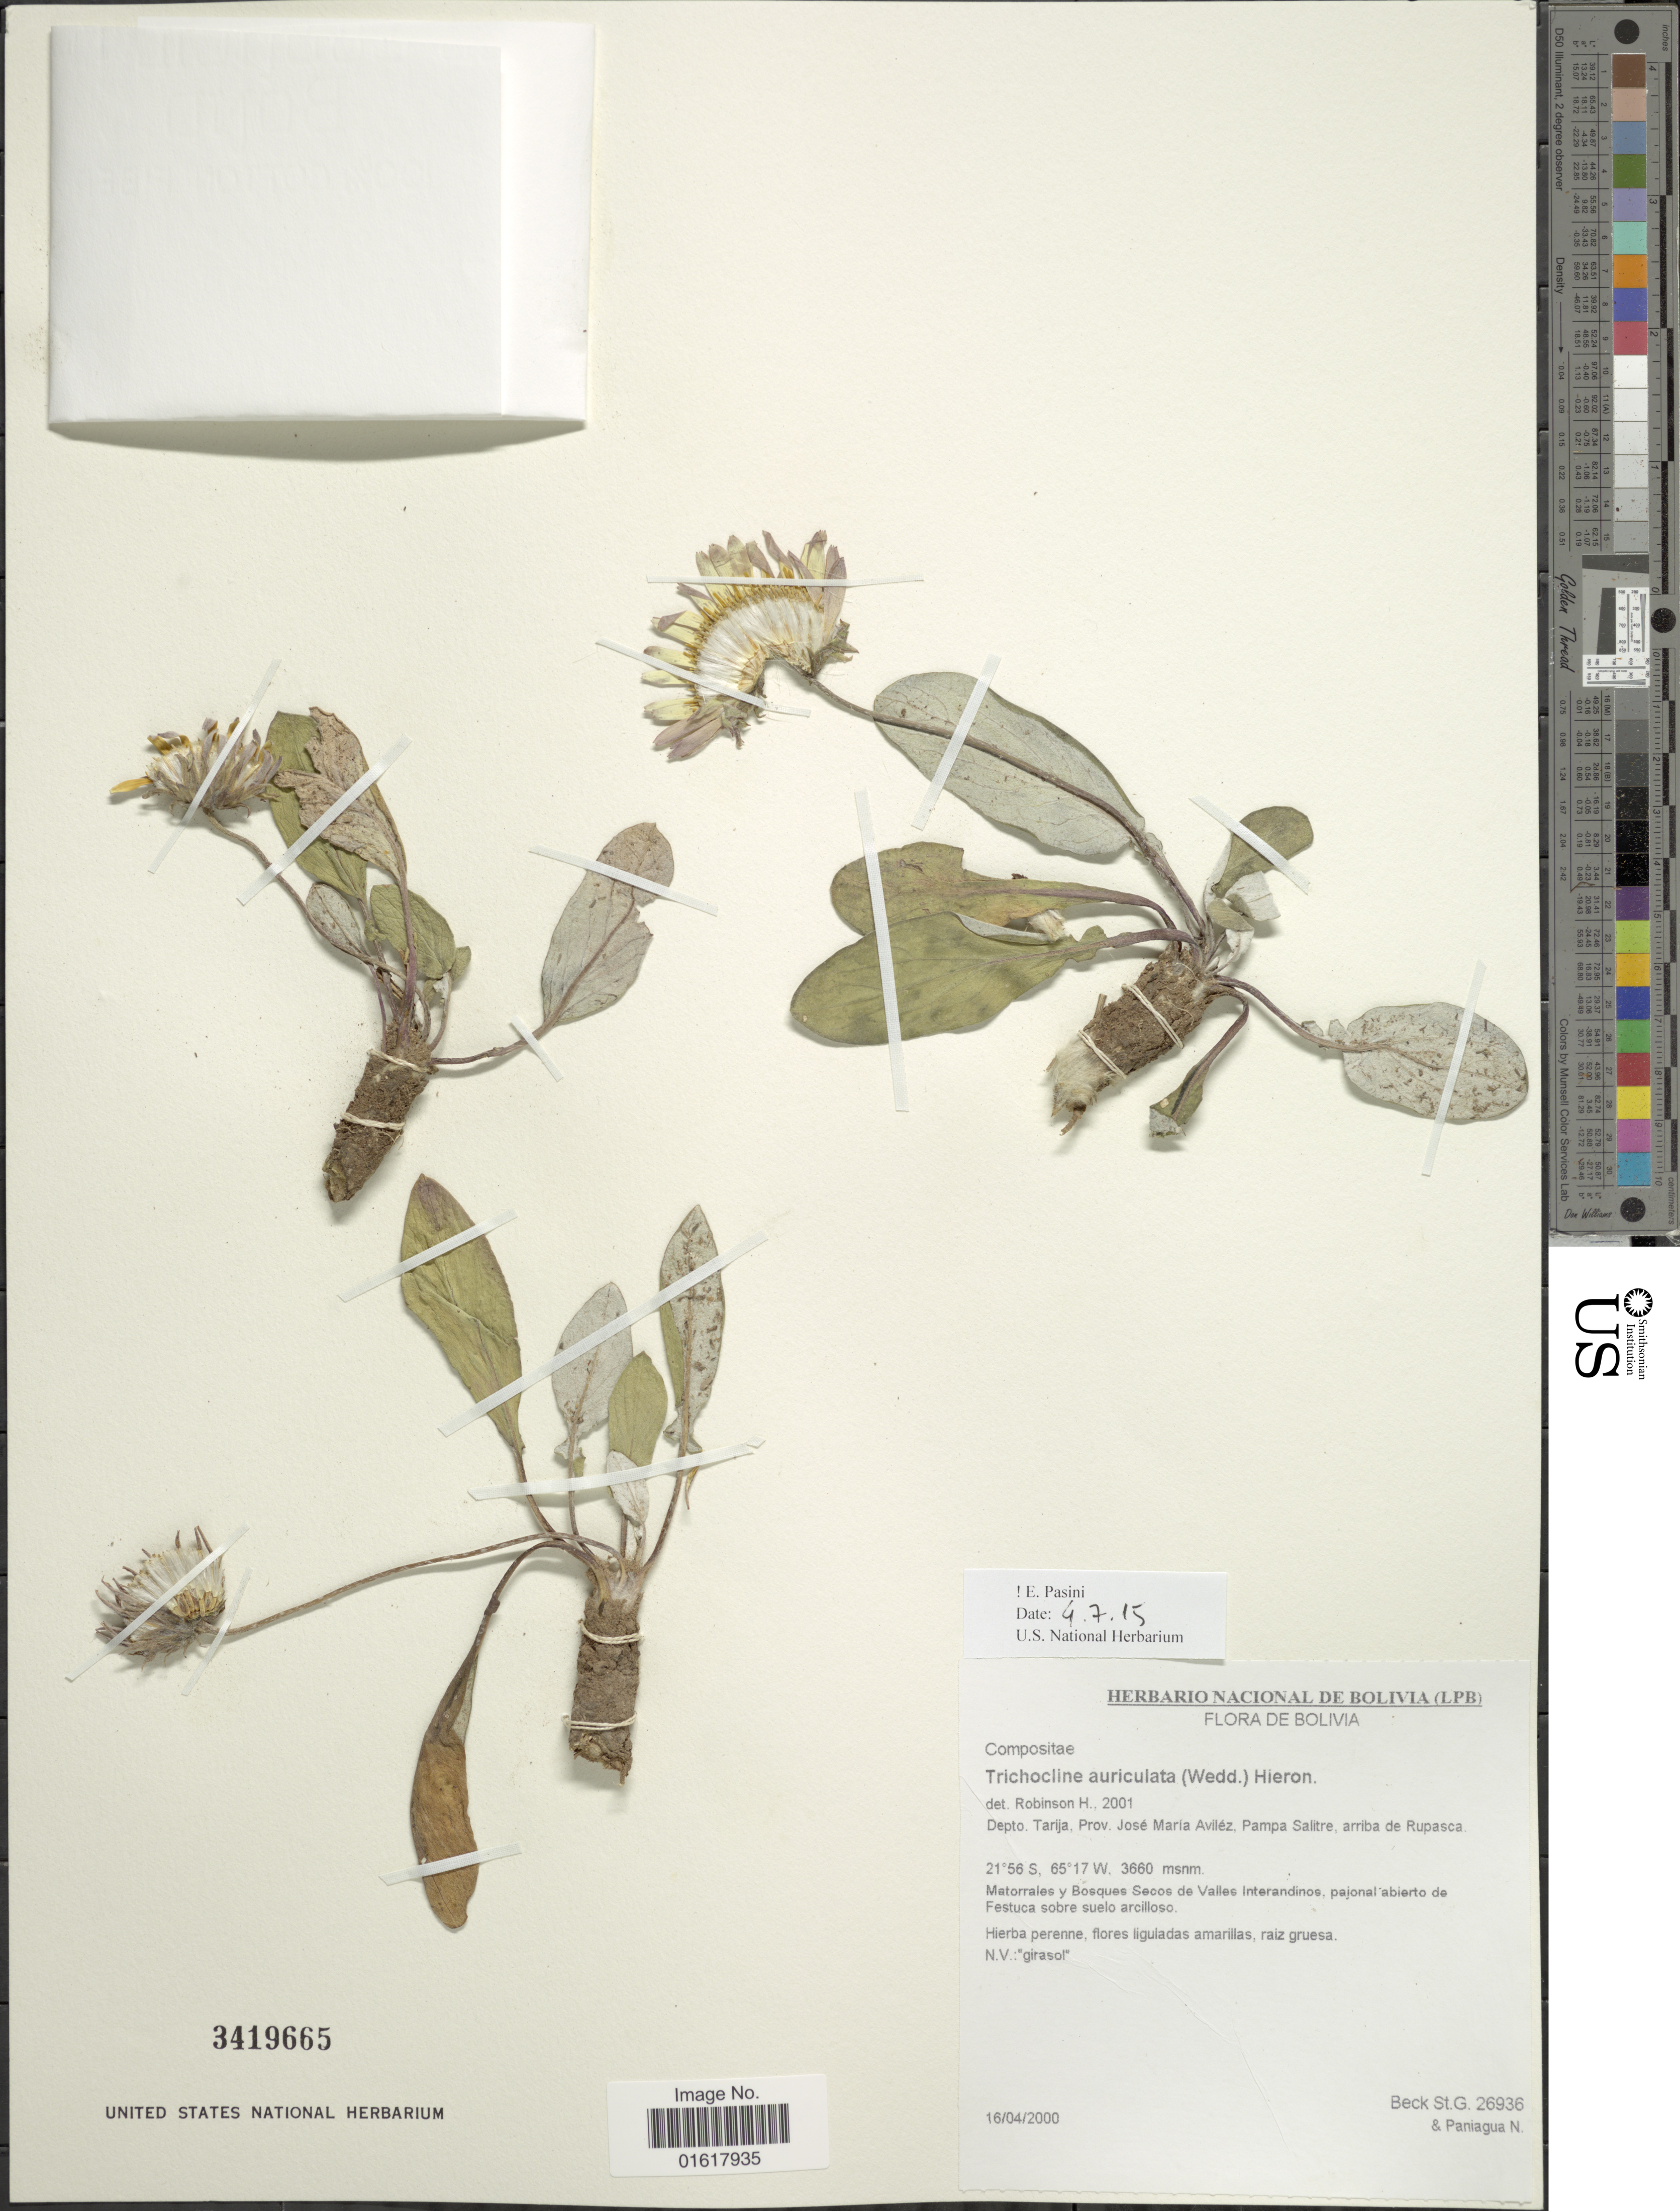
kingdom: Plantae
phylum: Tracheophyta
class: Magnoliopsida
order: Asterales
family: Asteraceae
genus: Trichocline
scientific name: Trichocline auriculata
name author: (Wedd.) Hieron.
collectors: S. G. Beck & N. Paniagua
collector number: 26936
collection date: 2000-04-16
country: Bolivia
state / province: Tarija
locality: Prov. José Maria Aviléz, Pampa Salitre, arriba de Rupasca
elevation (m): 3660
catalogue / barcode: US 3419665